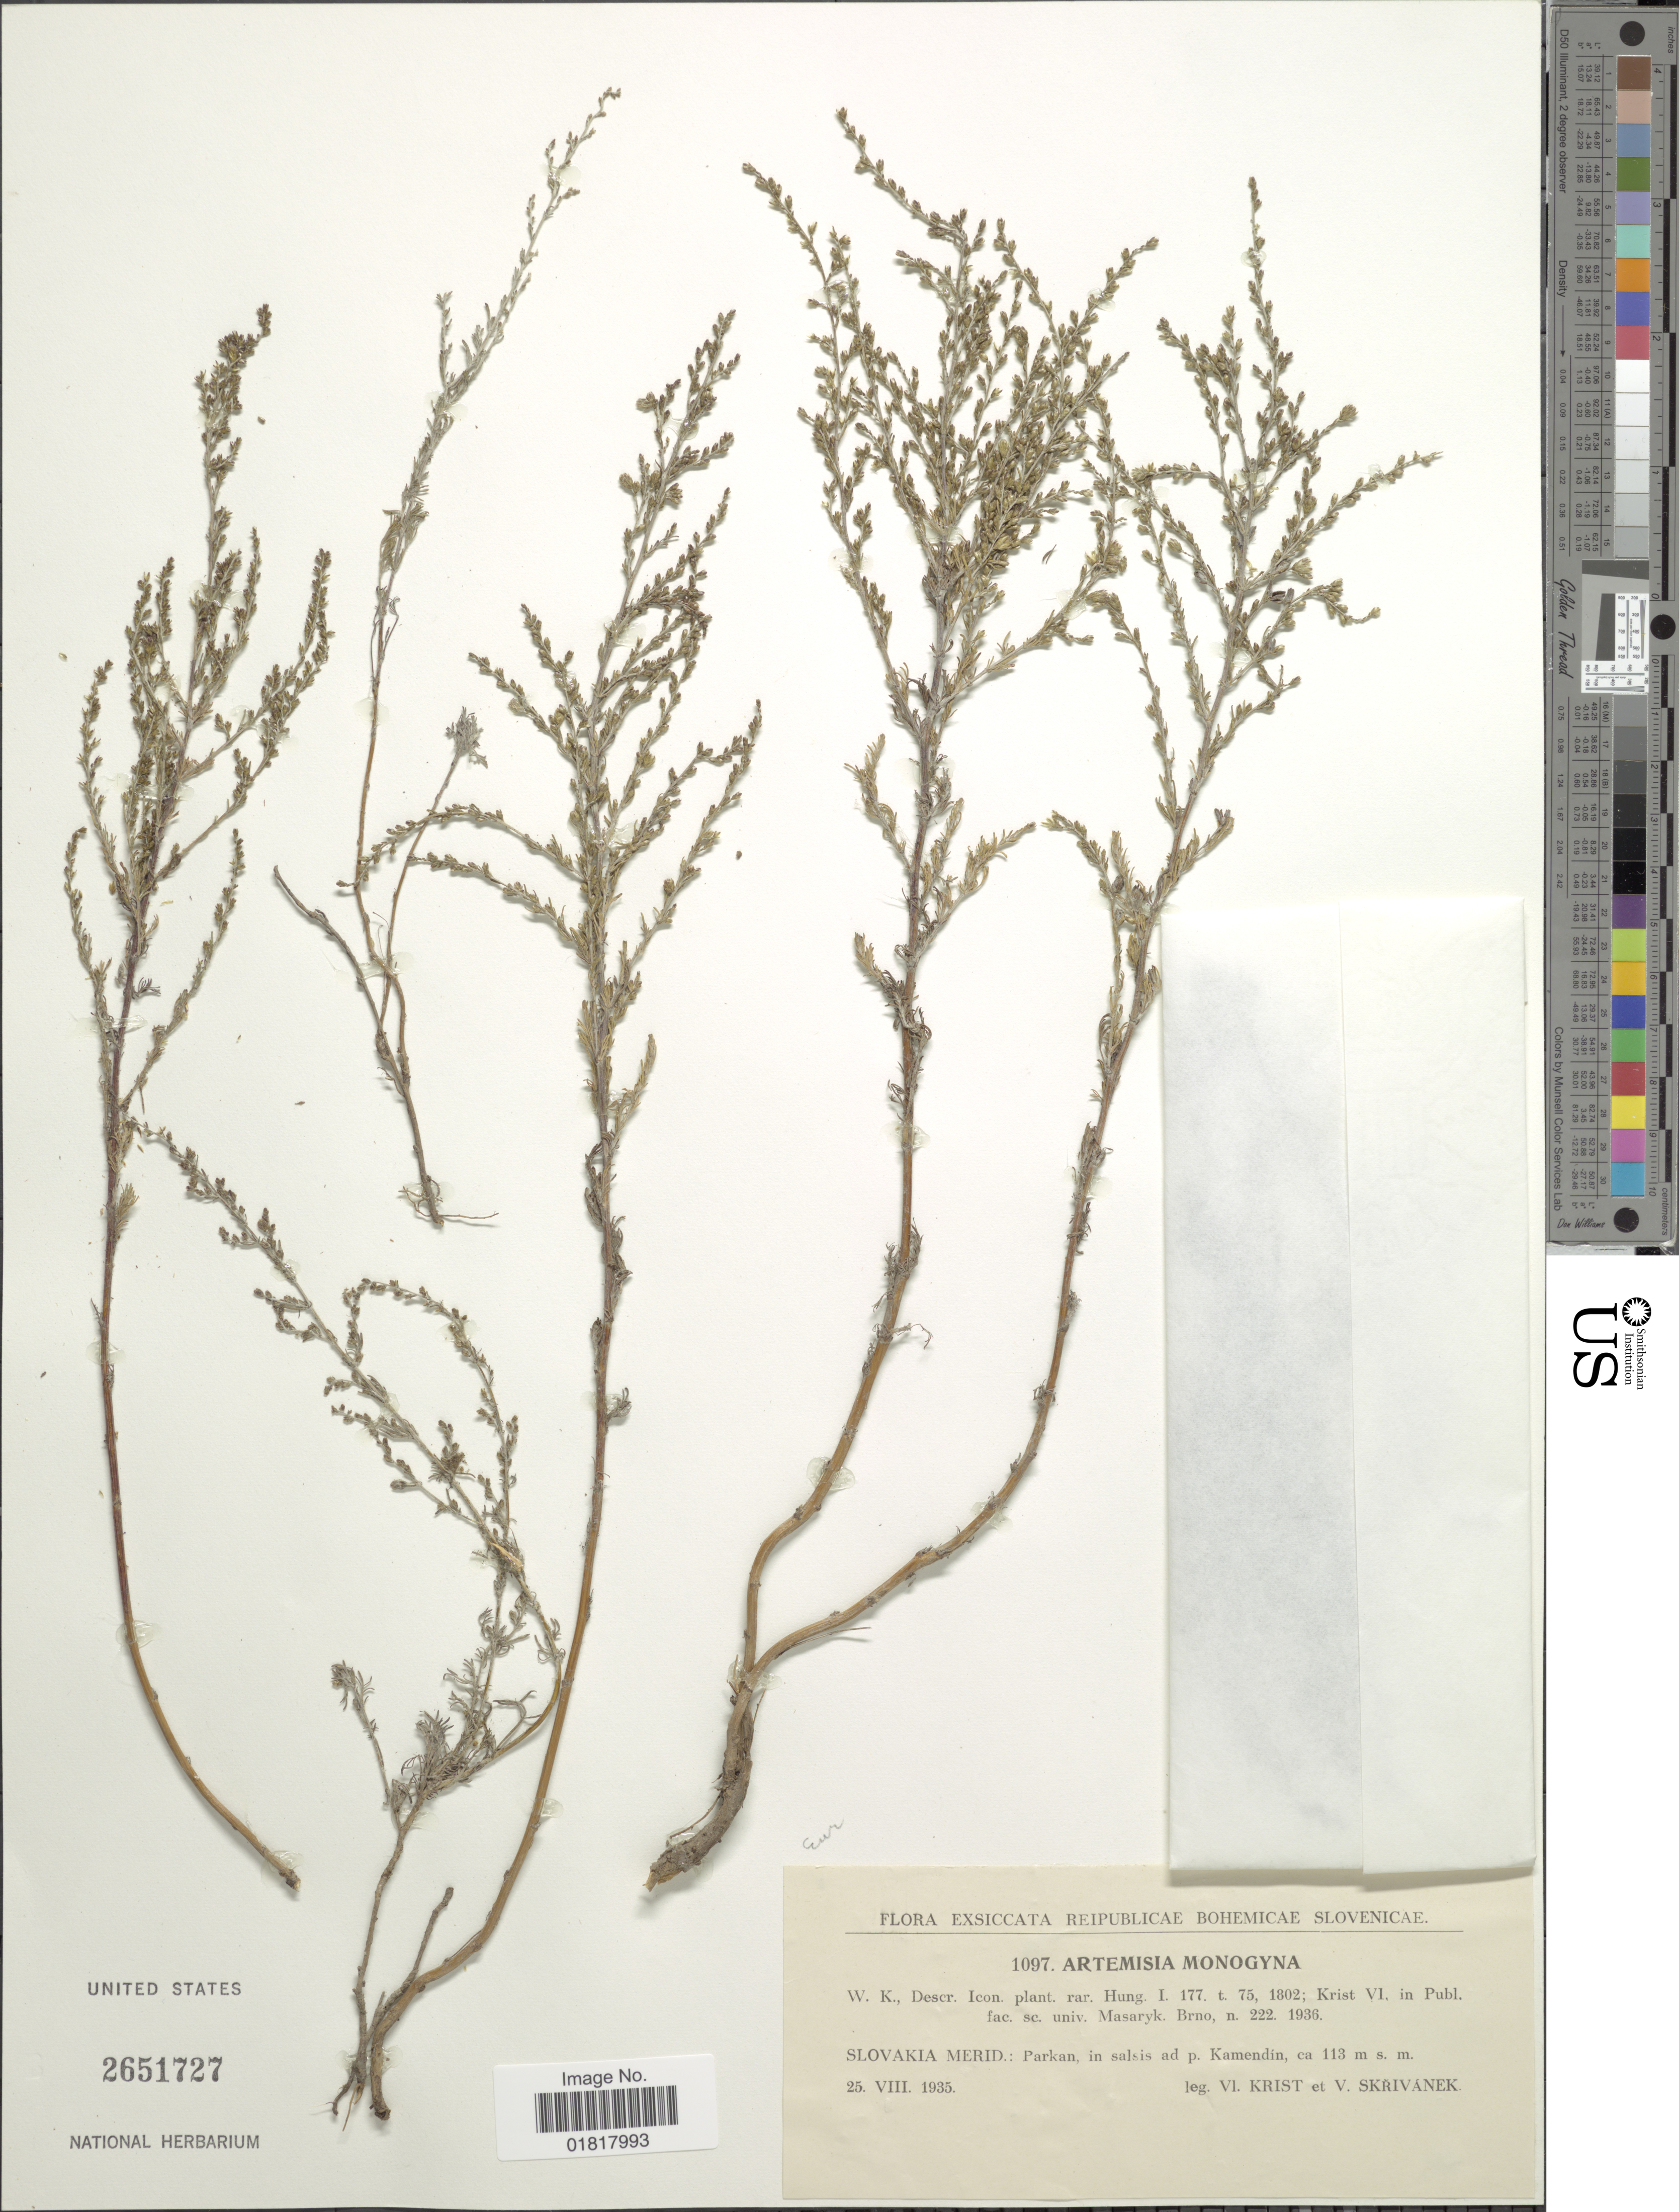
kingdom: Plantae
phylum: Tracheophyta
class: Magnoliopsida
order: Asterales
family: Asteraceae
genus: Artemisia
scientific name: Artemisia monogyna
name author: Poljakov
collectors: V. Krist & V. Skrivanek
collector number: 1097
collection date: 1935-08-25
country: Slovakia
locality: Reipublicae Bohemicae Slovenicae, Slovakia Merid: Parkan, in salsis ad p. Kamendin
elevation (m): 113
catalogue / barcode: US 2651727